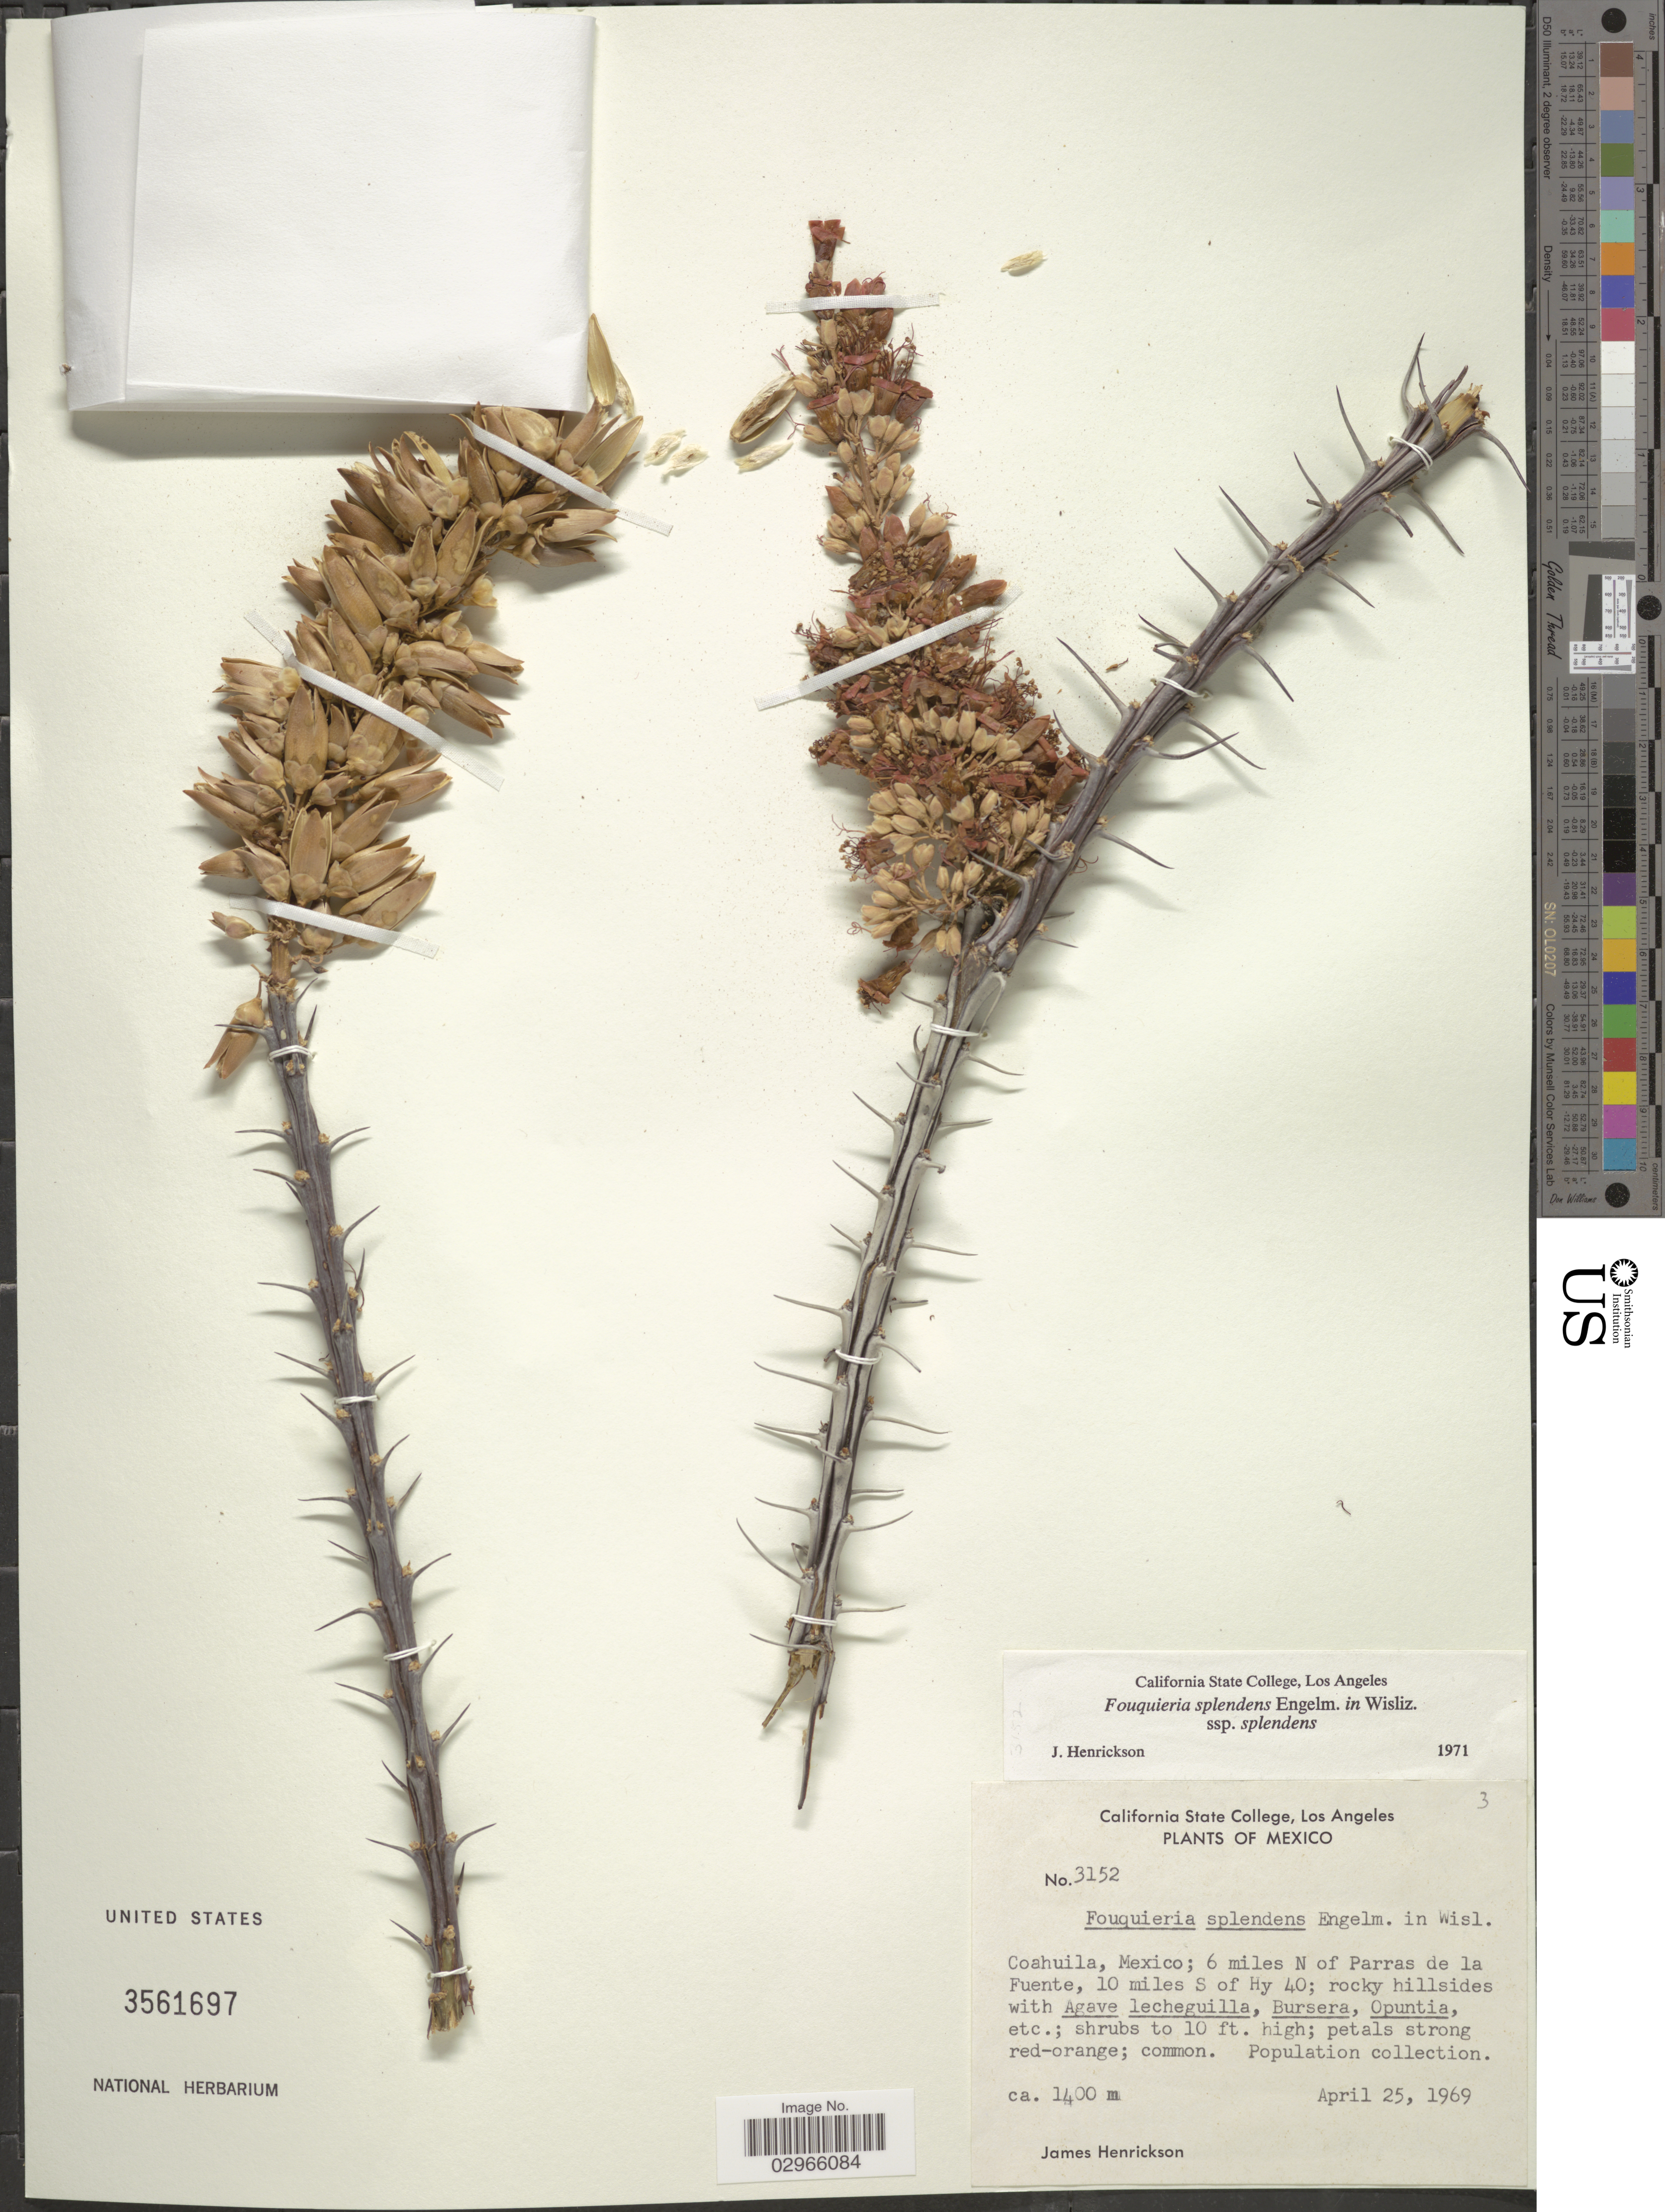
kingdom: Plantae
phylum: Tracheophyta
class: Magnoliopsida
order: Ericales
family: Fouquieriaceae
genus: Fouquieria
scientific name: Fouquieria splendens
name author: Engelm.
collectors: J. Henrickson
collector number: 3152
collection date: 1969-04-25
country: Mexico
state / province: Coahuila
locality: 6 miles N of Parras de la Fuente, 10 miles S of Hy 40.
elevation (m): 1400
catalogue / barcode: US 3561697